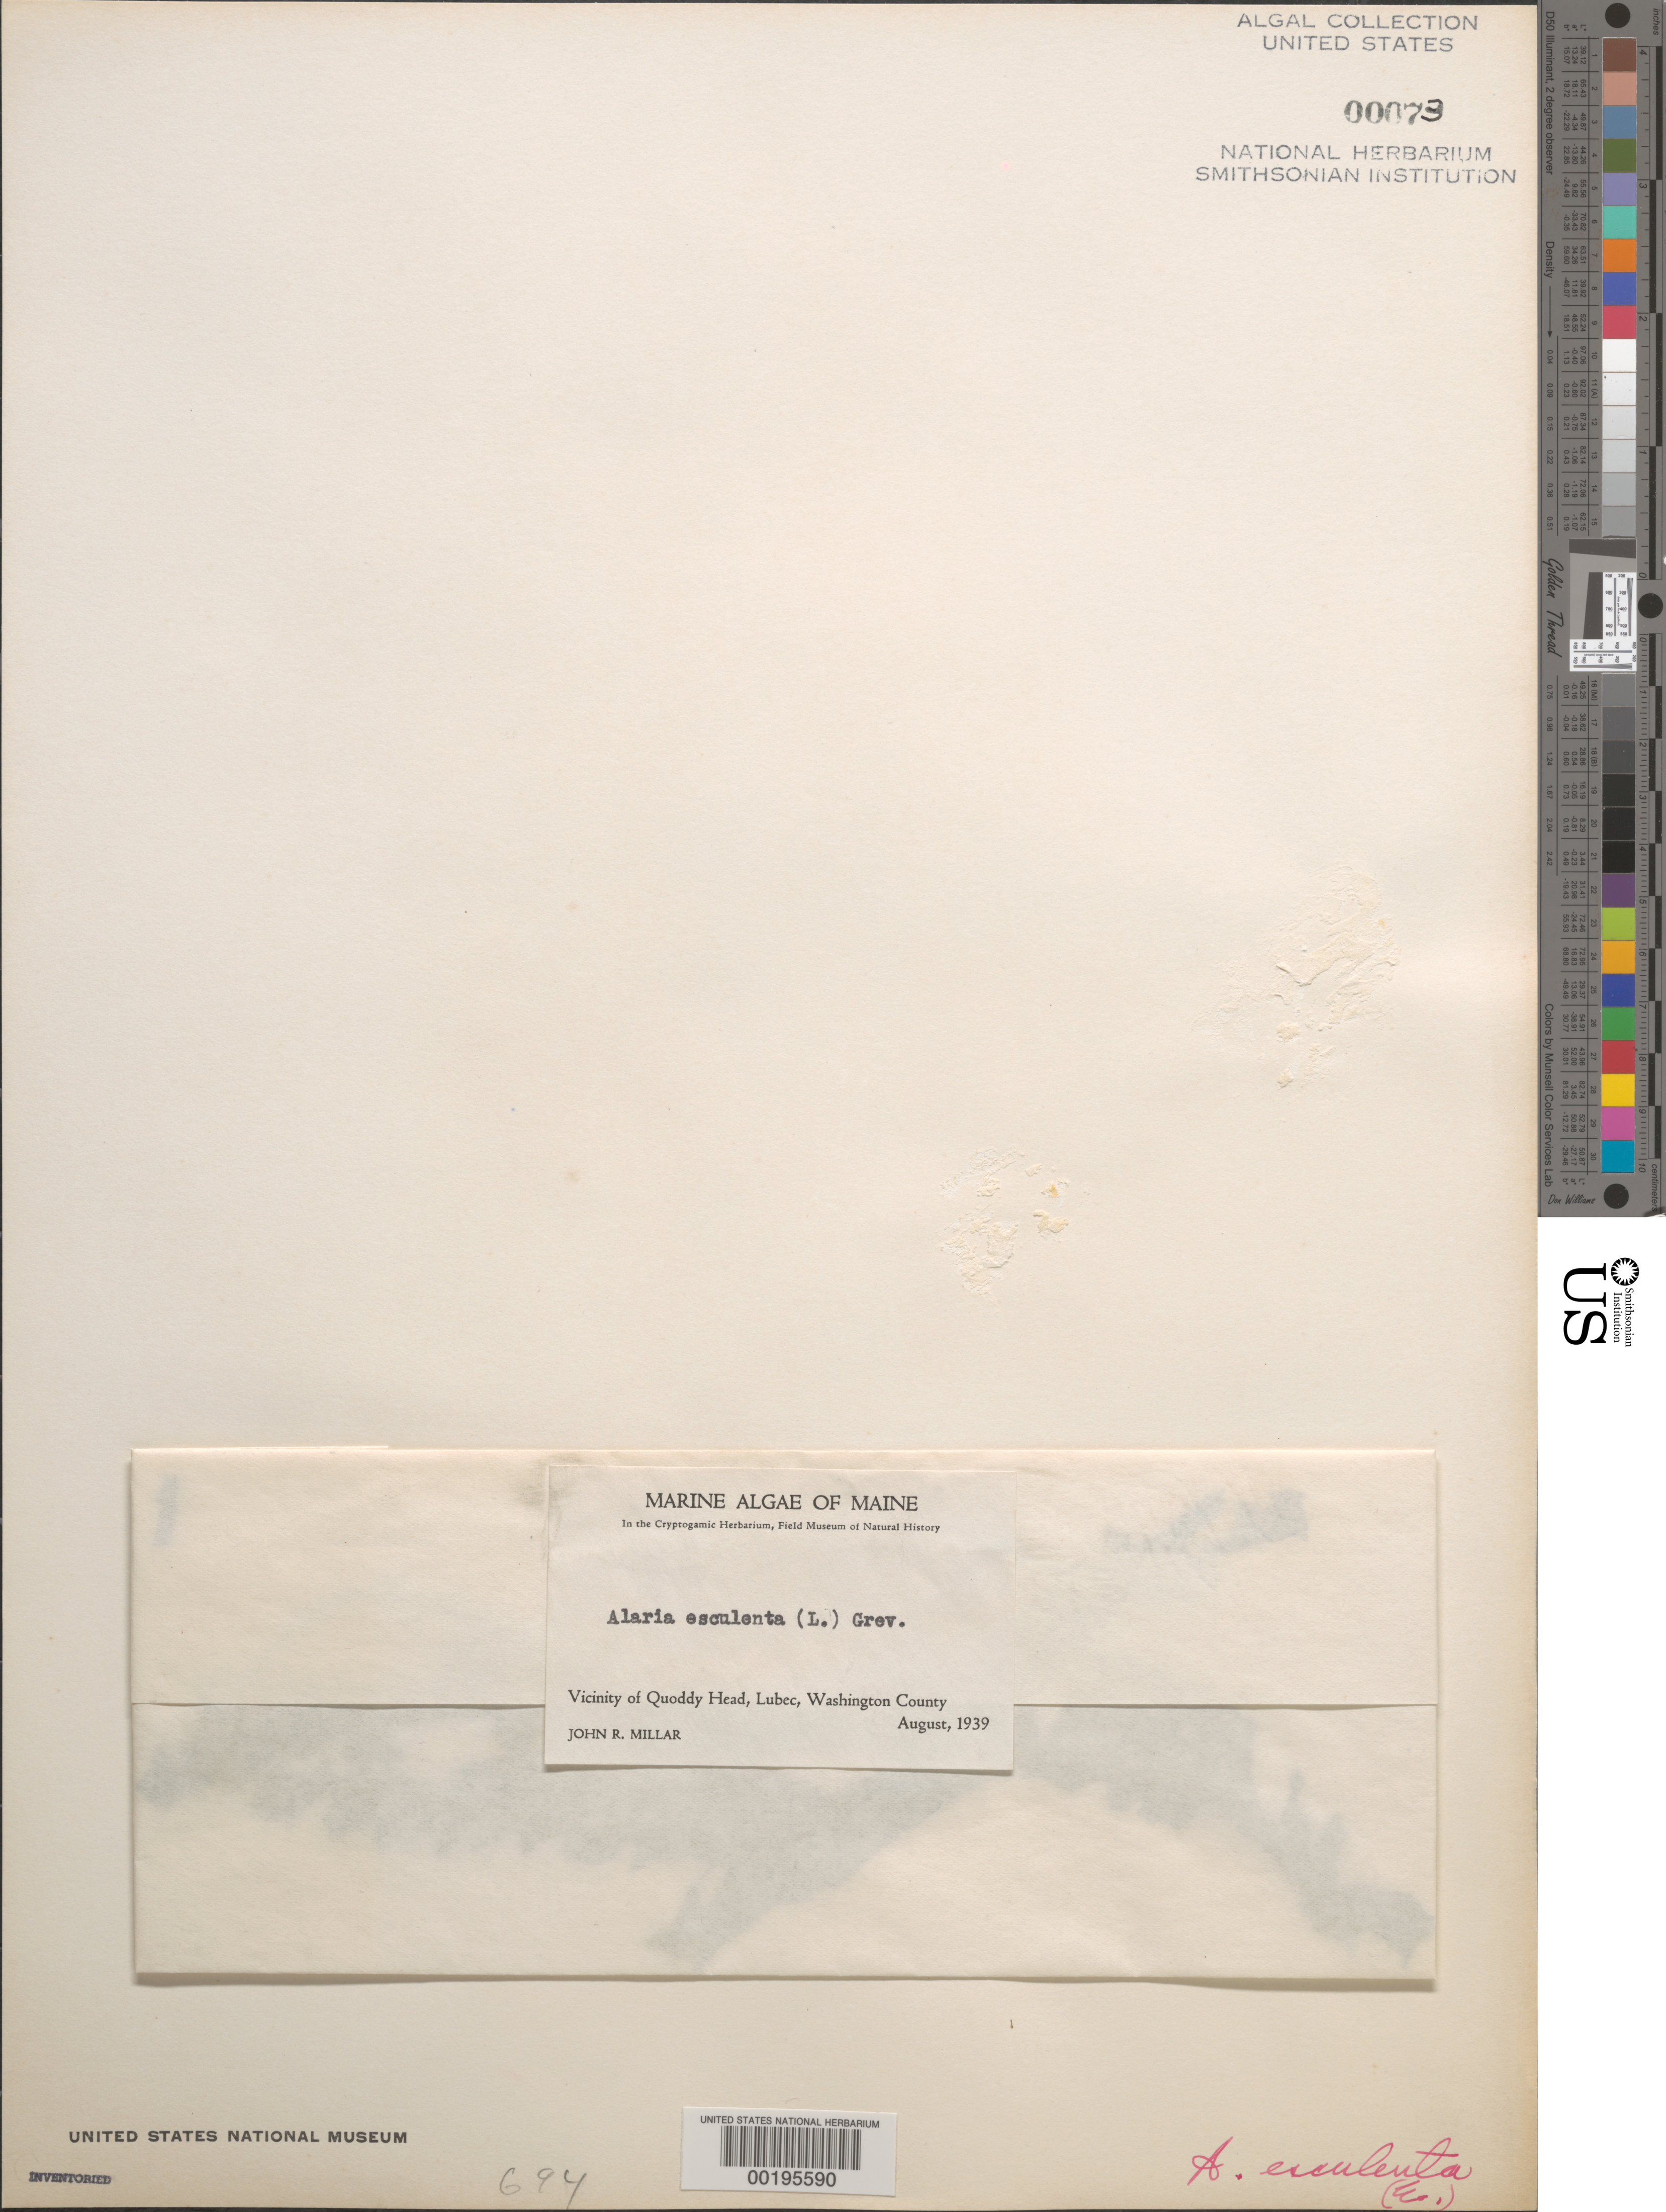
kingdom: Chromista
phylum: Ochrophyta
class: Phaeophyceae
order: Laminariales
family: Alariaceae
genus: Alaria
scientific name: Alaria esculenta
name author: (L.) Greville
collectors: J. Millar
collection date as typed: Aug 1939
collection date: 1939-08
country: United States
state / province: Maine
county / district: Washington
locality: Lubec, Quoddy Head area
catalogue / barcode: US 73